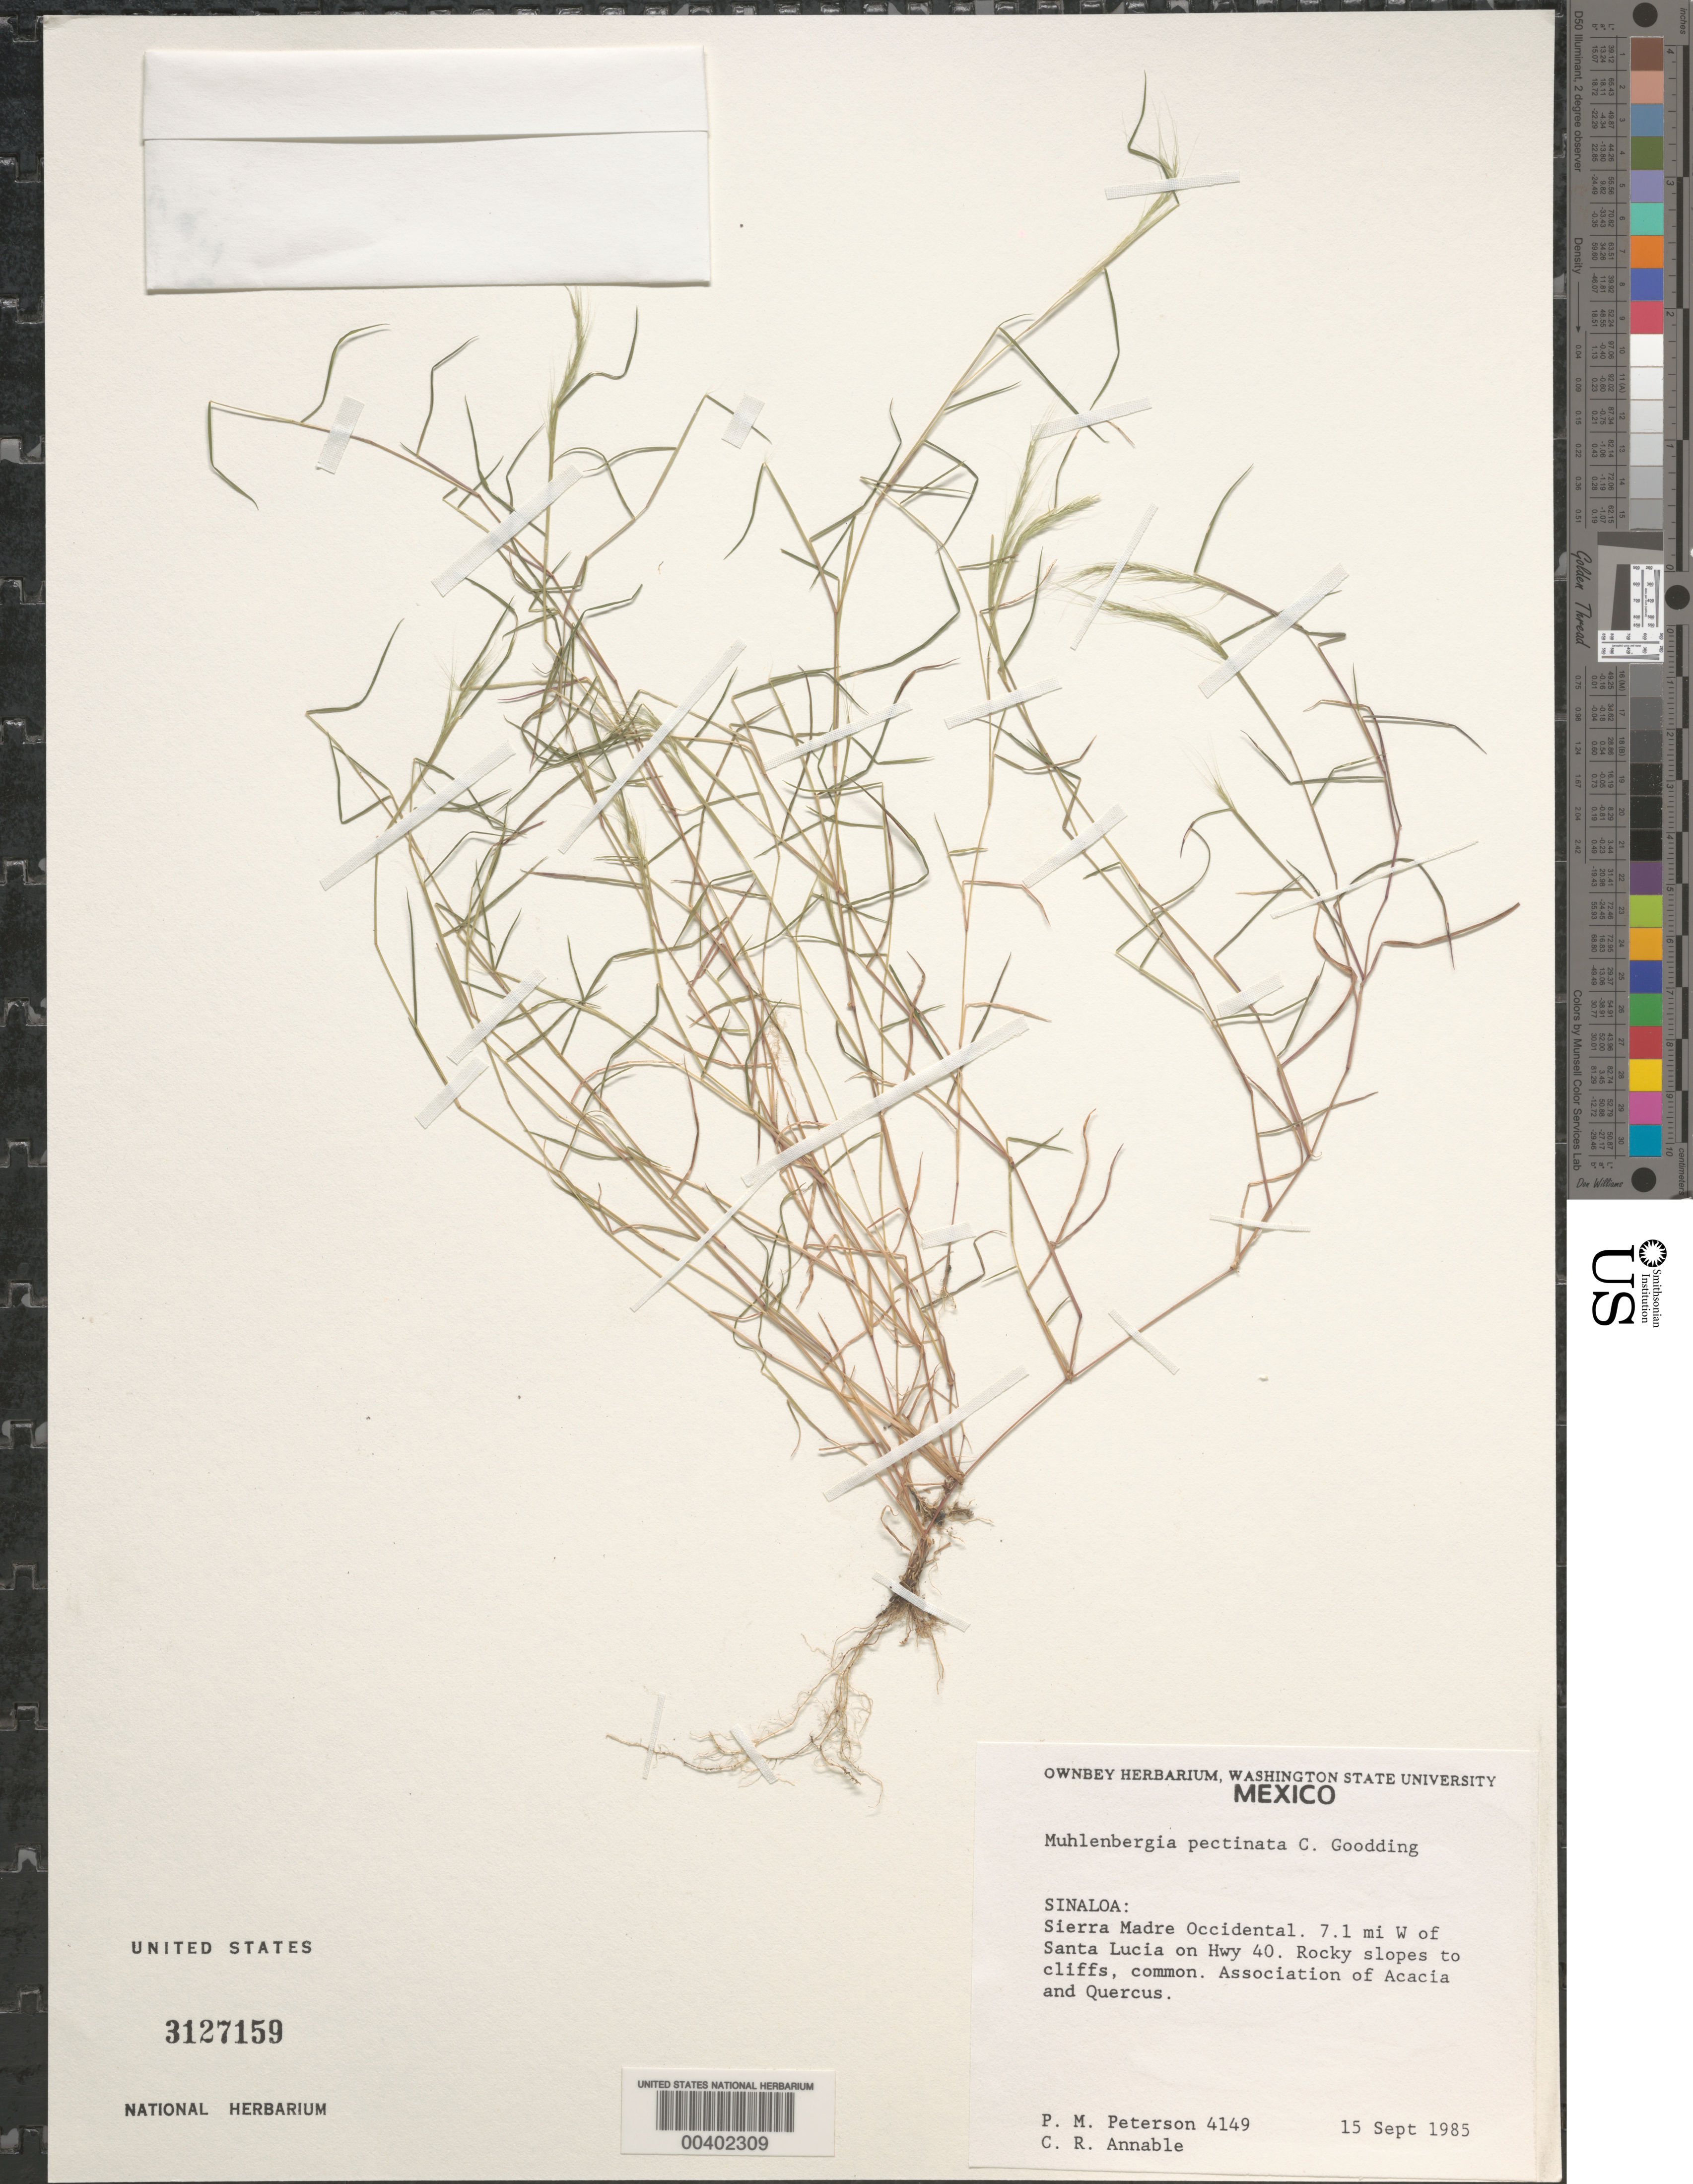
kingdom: Plantae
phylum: Tracheophyta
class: Liliopsida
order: Poales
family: Poaceae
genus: Muhlenbergia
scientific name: Muhlenbergia pectinata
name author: C.O. Goodd.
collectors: P. M. Peterson & C. R. Annable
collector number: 04149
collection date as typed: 15 Sep 1985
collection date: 1985-09-15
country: Mexico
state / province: Sinaloa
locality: Sierra Madre Occidental, 7.1 miles W of Santa Lucia on Hwy 40.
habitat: Rocky slopes to cliffs, associated with Acacia and Quercus.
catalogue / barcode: US 3127159